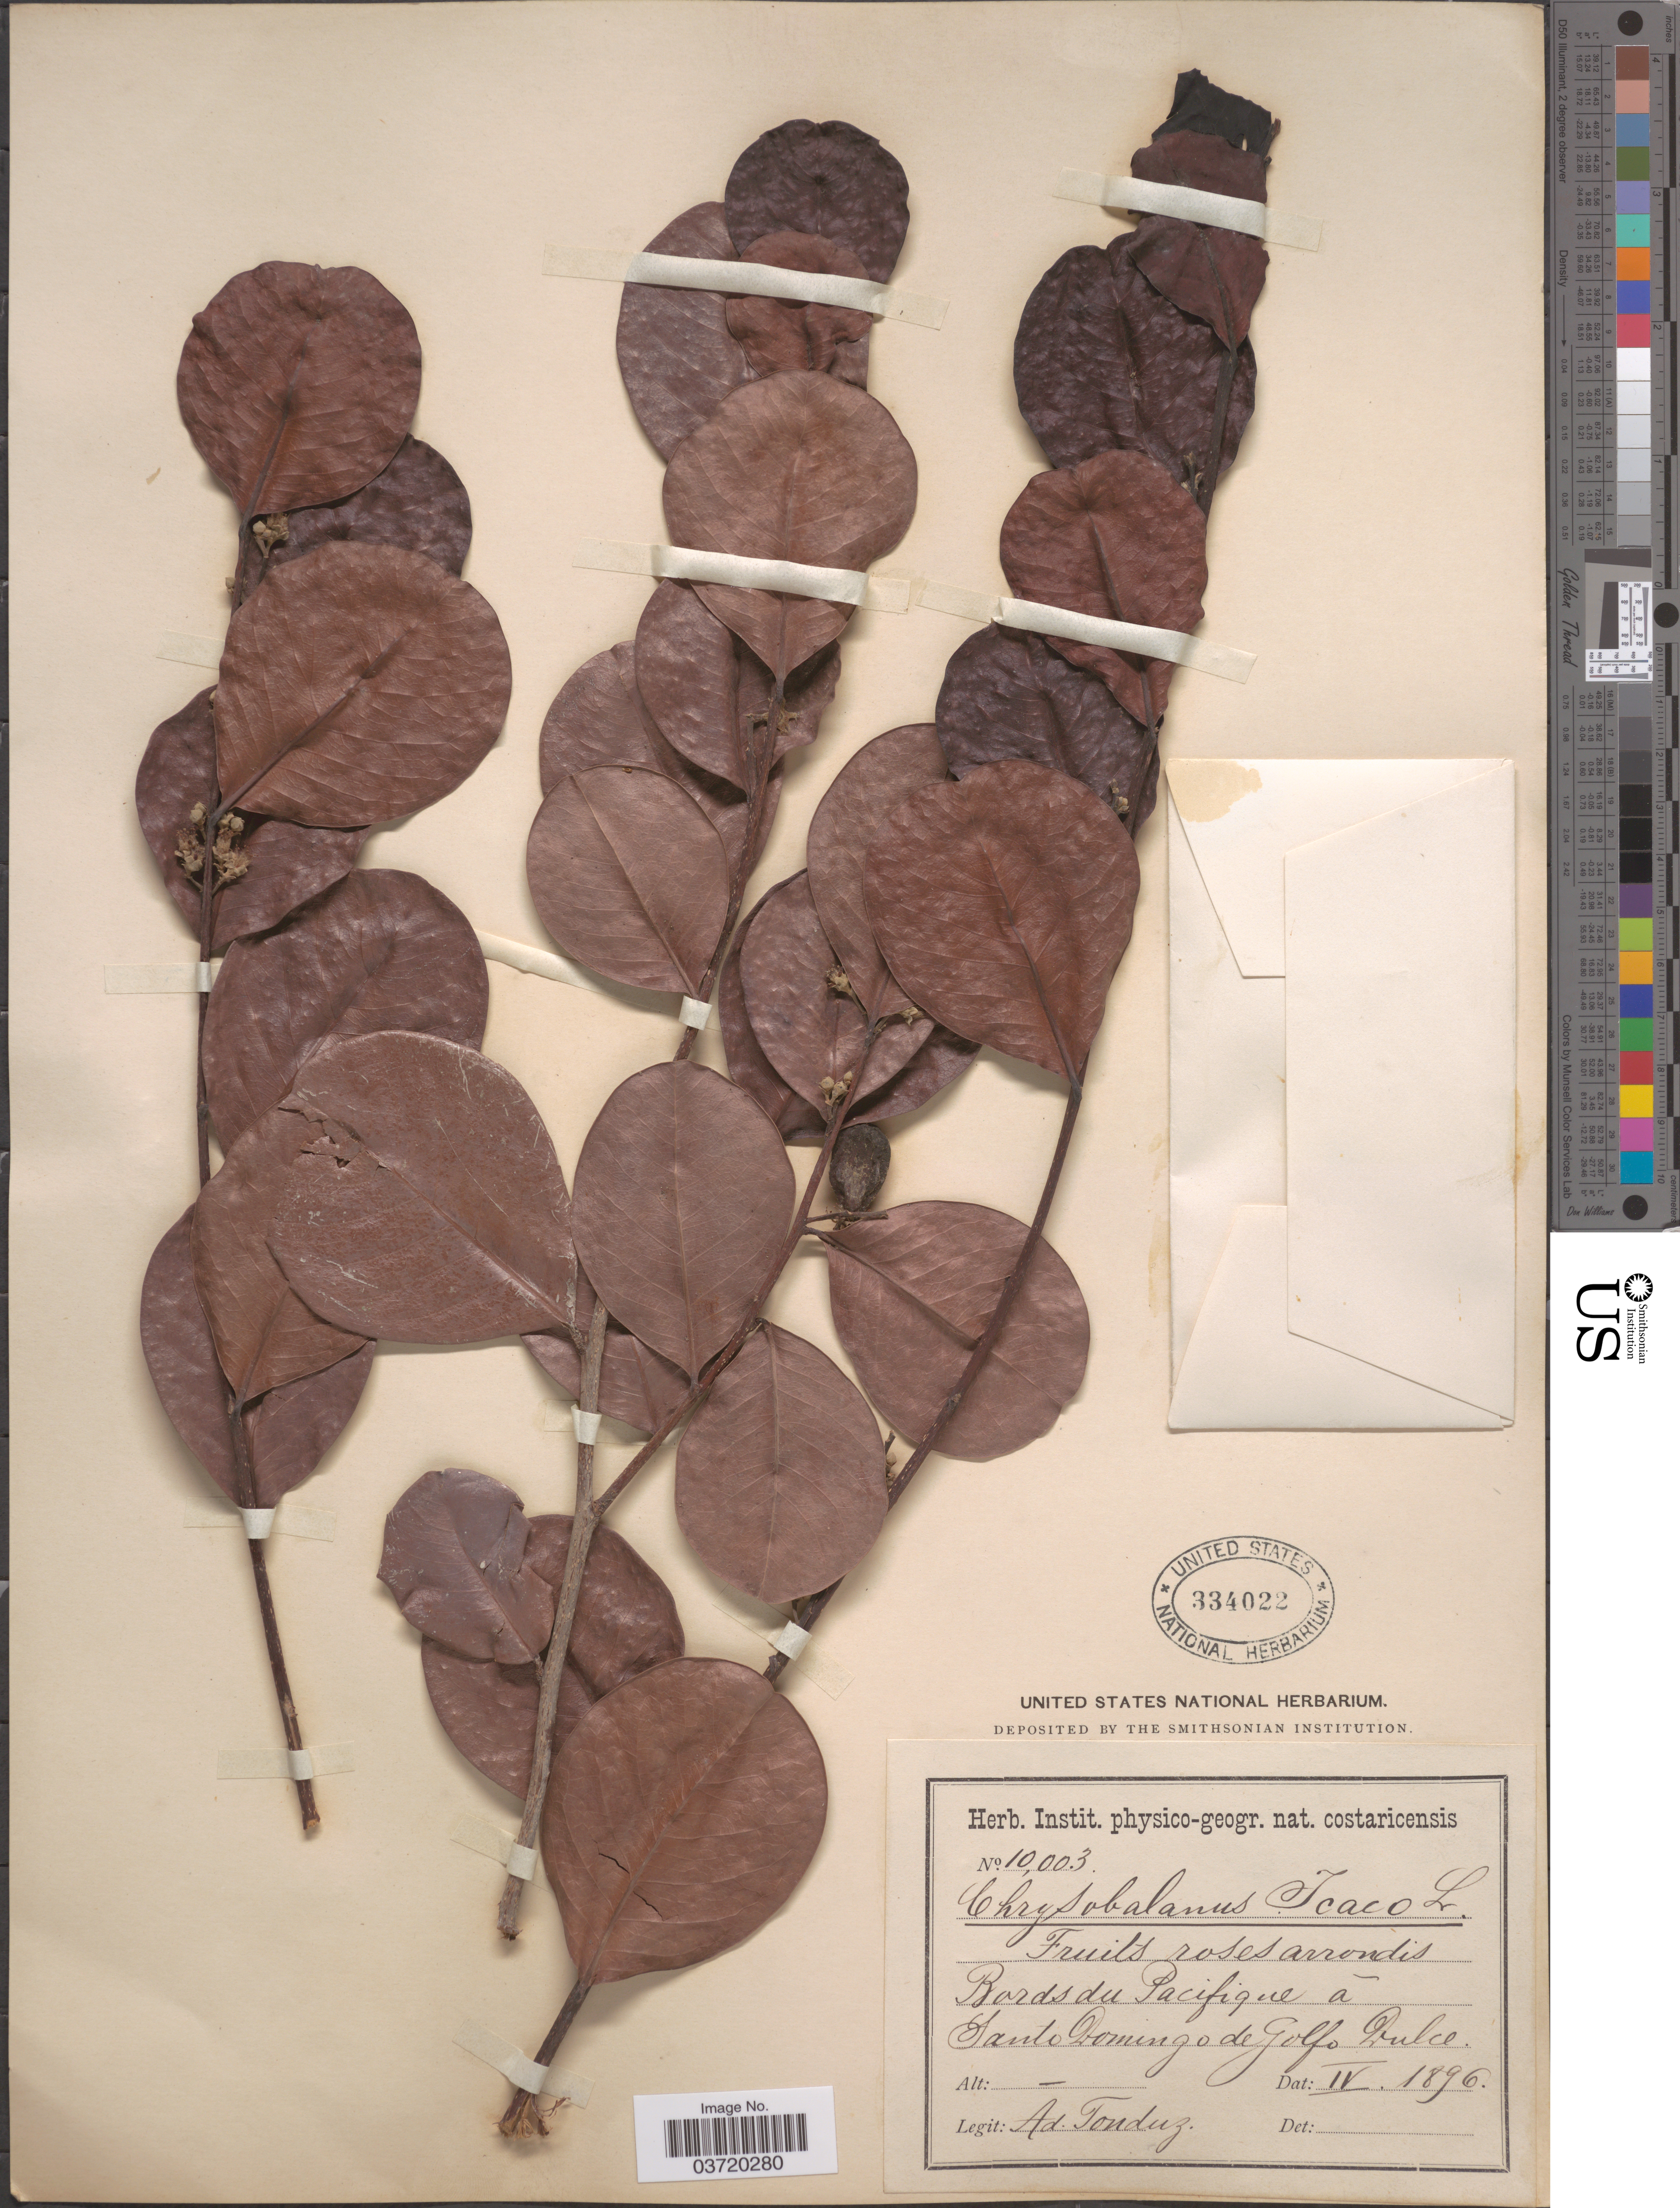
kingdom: Plantae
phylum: Tracheophyta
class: Magnoliopsida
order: Malpighiales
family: Chrysobalanaceae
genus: Chrysobalanus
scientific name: Chrysobalanus icaco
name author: L.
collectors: A. Tonduz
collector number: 10003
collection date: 1896-04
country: Costa Rica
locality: Bords du Pacifique á Santo Domingo de Golfo Dulce.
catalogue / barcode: US 334022